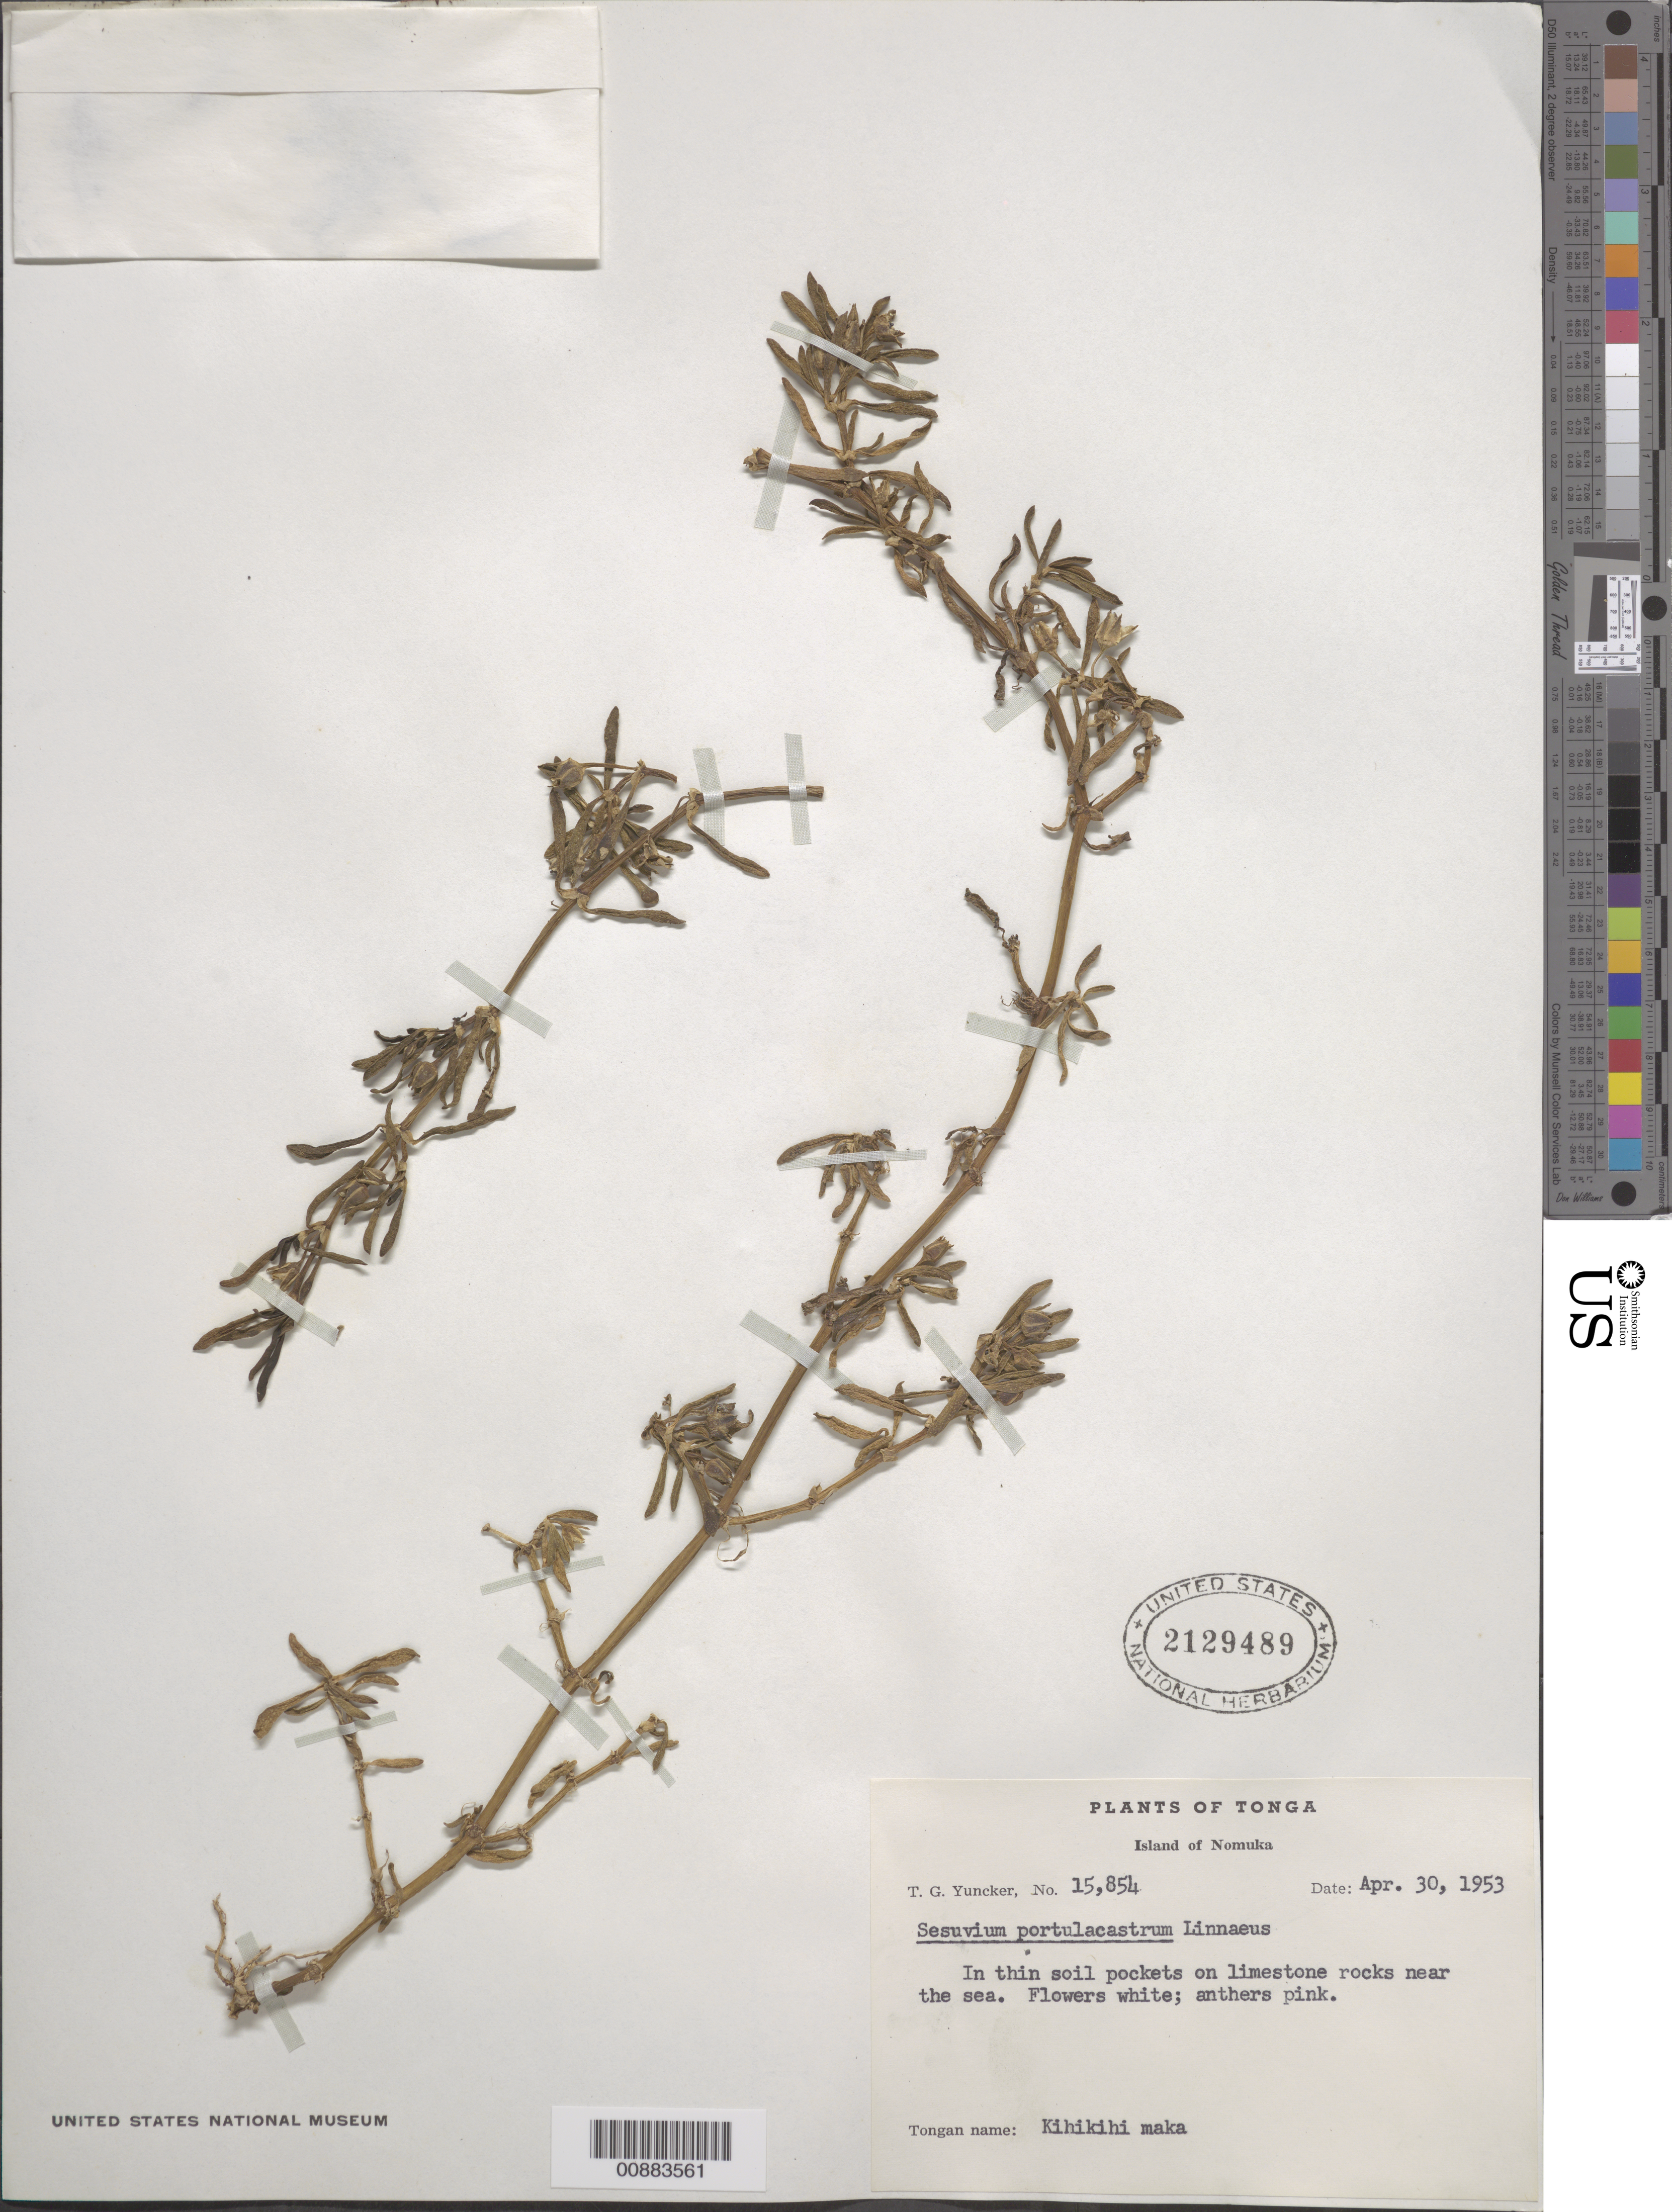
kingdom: Plantae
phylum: Tracheophyta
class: Magnoliopsida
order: Caryophyllales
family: Aizoaceae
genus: Sesuvium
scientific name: Sesuvium portulacastrum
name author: (L.) L.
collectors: T. G. Yuncker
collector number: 15854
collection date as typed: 30 Apr 1853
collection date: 1853-04-30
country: Tonga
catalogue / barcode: US 2129489